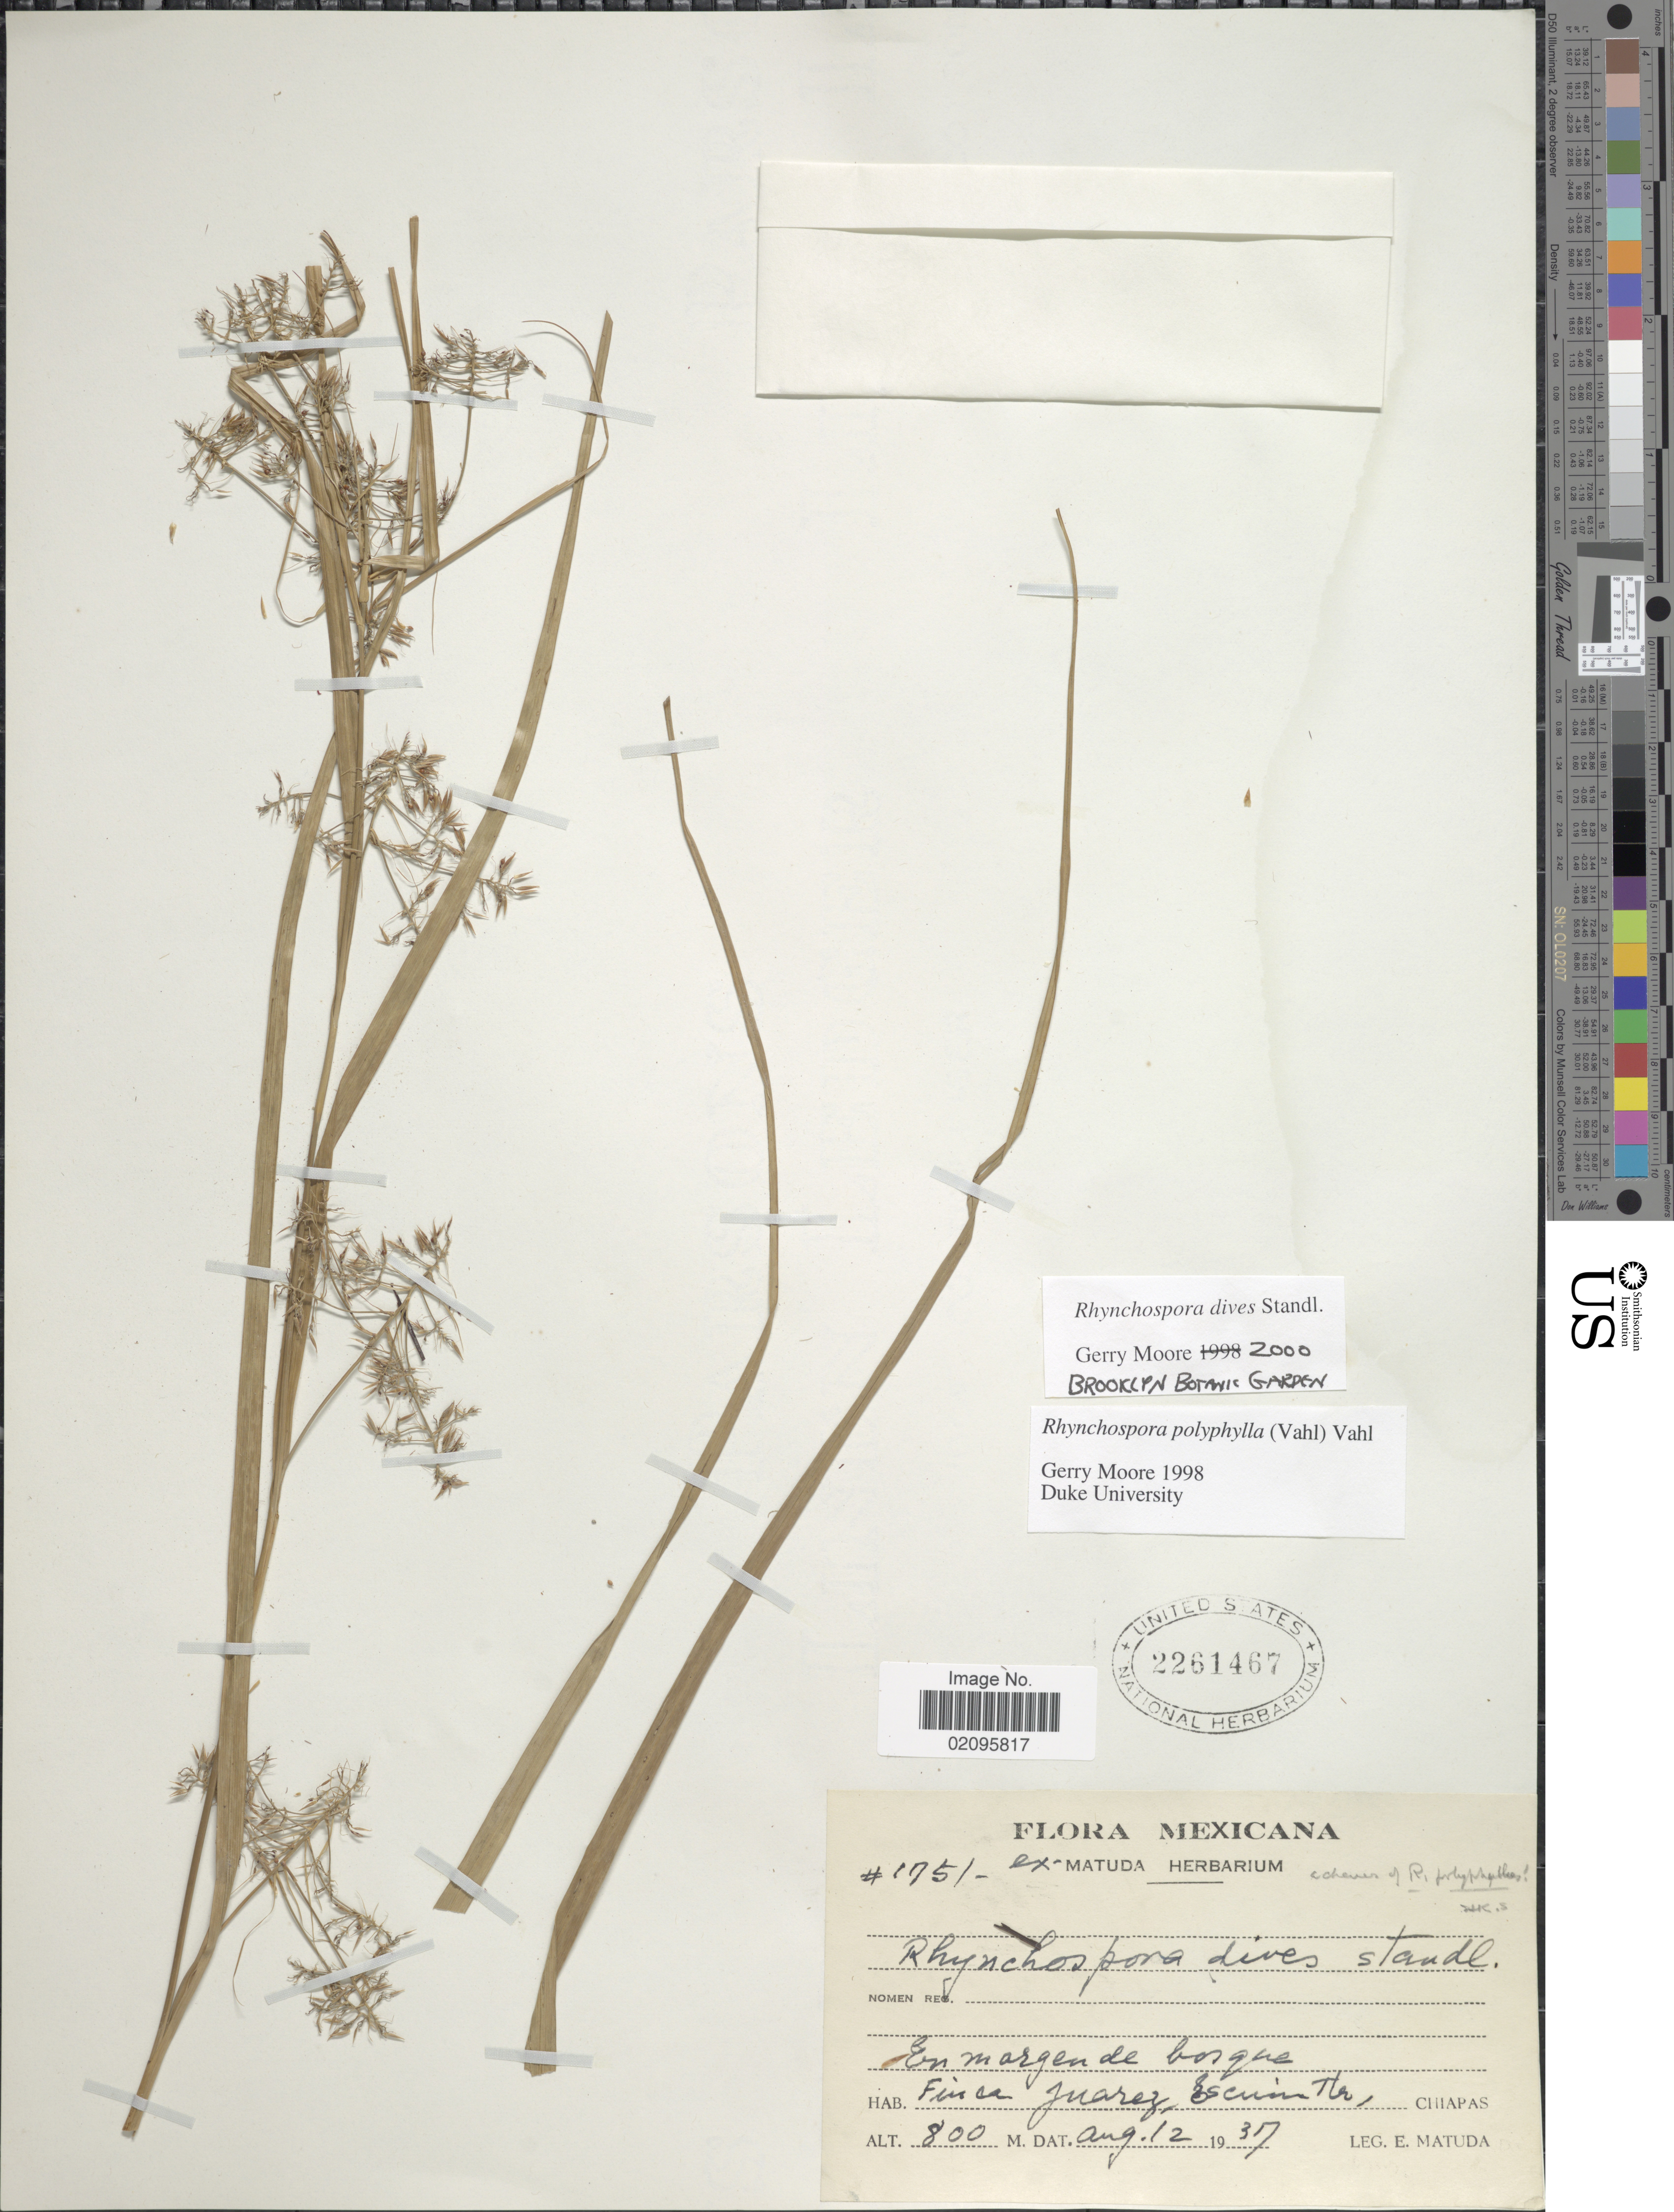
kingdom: Plantae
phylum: Tracheophyta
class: Liliopsida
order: Poales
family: Cyperaceae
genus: Rhynchospora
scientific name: Rhynchospora dives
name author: Standl.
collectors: E. Matuda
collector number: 1751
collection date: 1937-08-12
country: Mexico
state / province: Chiapas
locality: En margen de bosque, Finca Juarez, Escuintla.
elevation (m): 800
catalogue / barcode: US 2261467